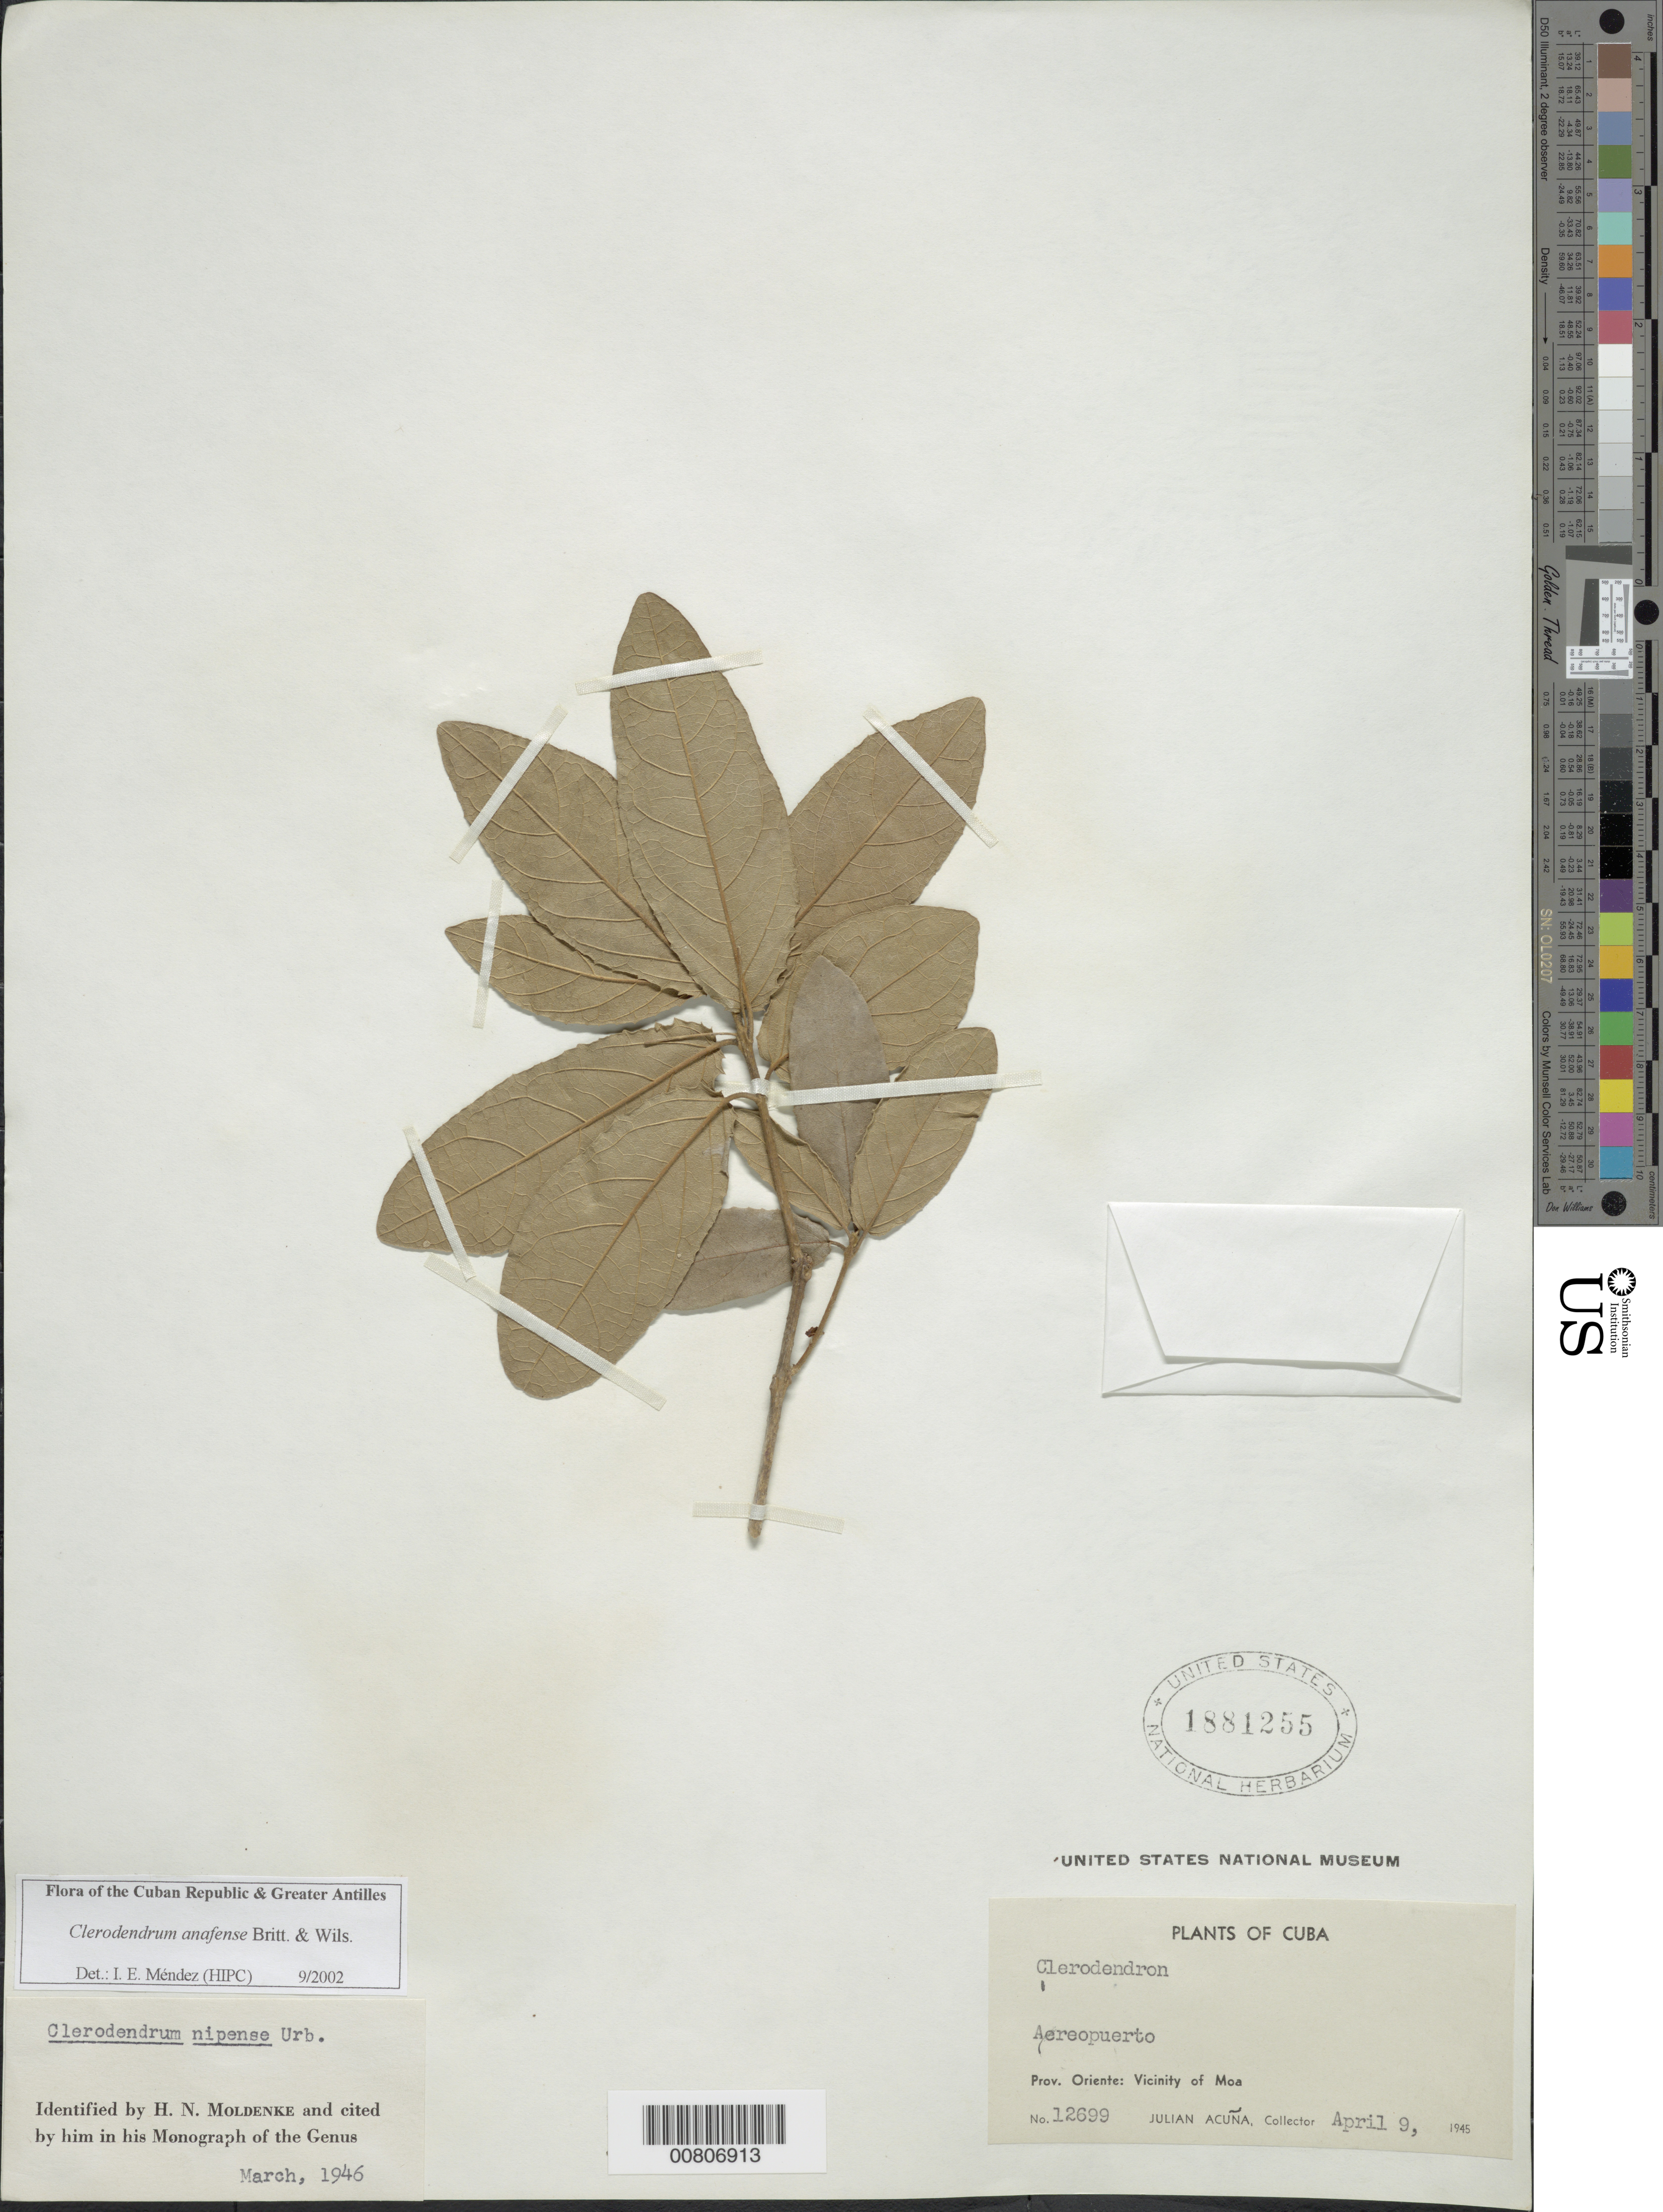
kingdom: Plantae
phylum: Tracheophyta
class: Magnoliopsida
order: Lamiales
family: Lamiaceae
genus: Clerodendrum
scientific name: Clerodendrum anafense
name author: Britton & P. Wilson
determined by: Méndez, Isidro E., (HIPC)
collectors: J. Acuña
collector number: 12699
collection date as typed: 09 Apr 1945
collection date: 1945-04-09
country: Cuba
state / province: Holguín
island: Cuba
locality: Moa vicinity, airport, [Oriente]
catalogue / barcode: US 1881255